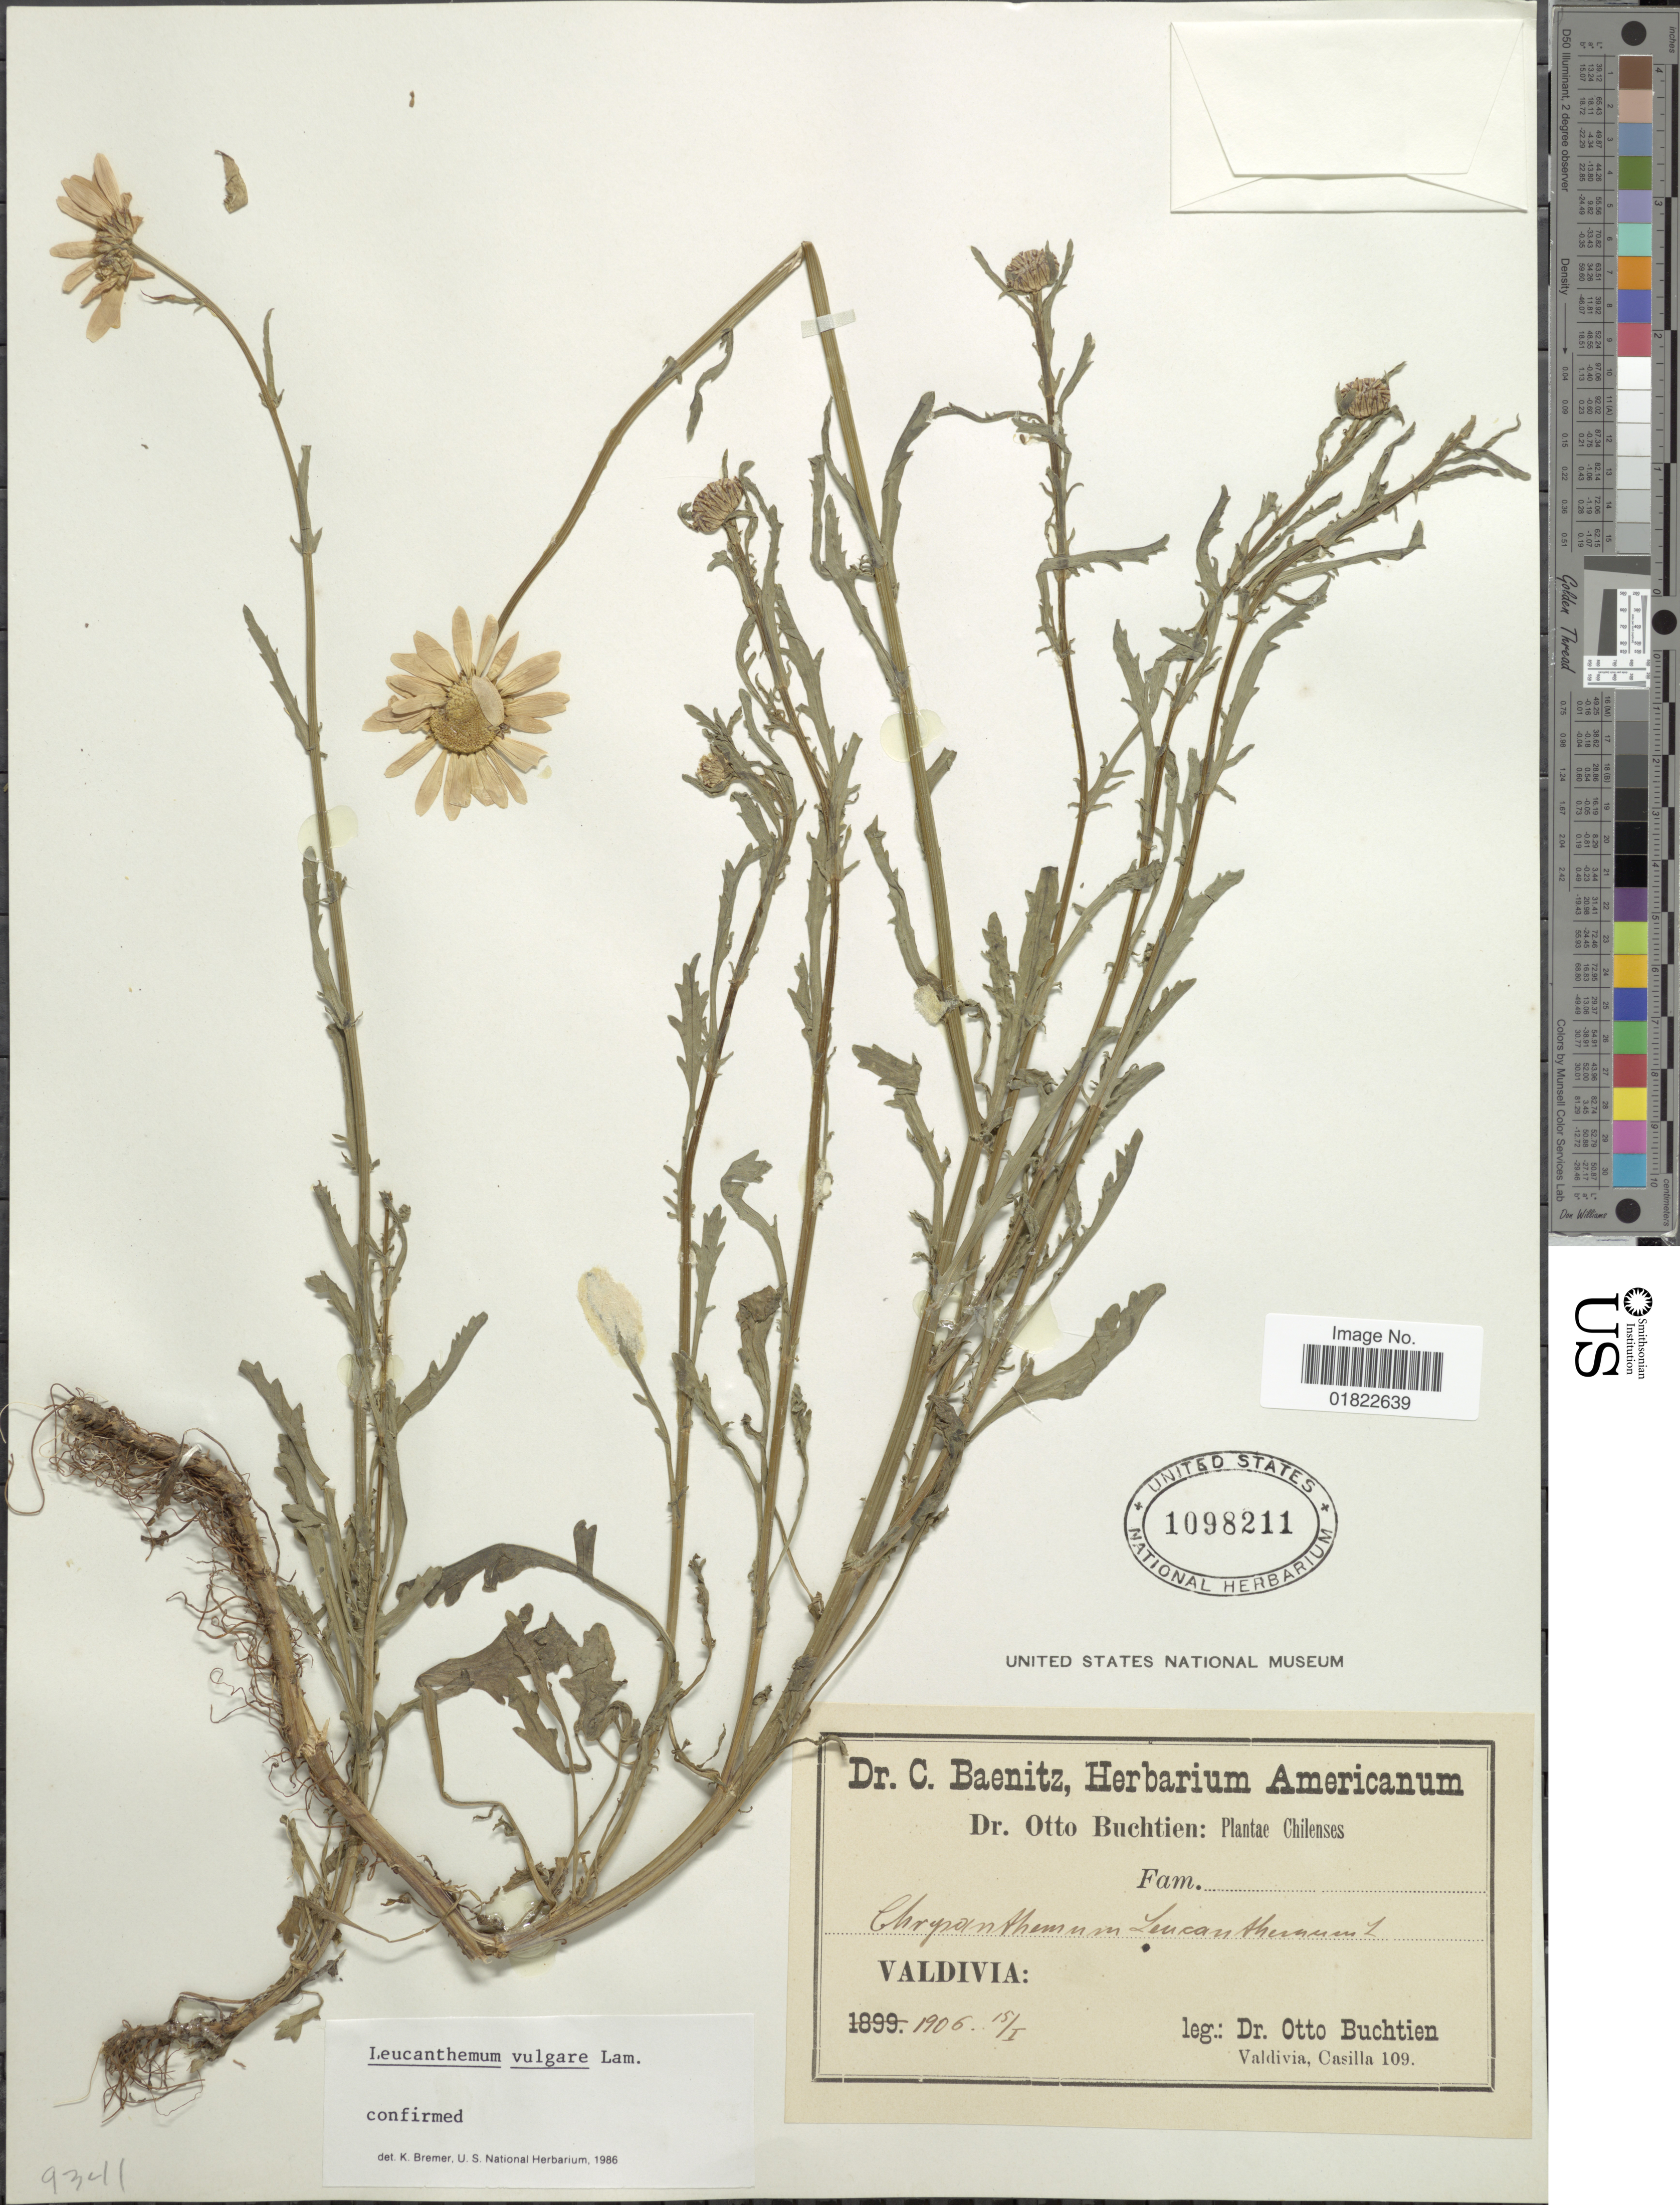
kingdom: Plantae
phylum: Tracheophyta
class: Magnoliopsida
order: Asterales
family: Asteraceae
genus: Leucanthemum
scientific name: Leucanthemum vulgare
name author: Lam.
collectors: O. Buchtien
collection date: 1906-01-15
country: Chile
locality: Valdivia. Chilenses.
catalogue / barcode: US 1098211